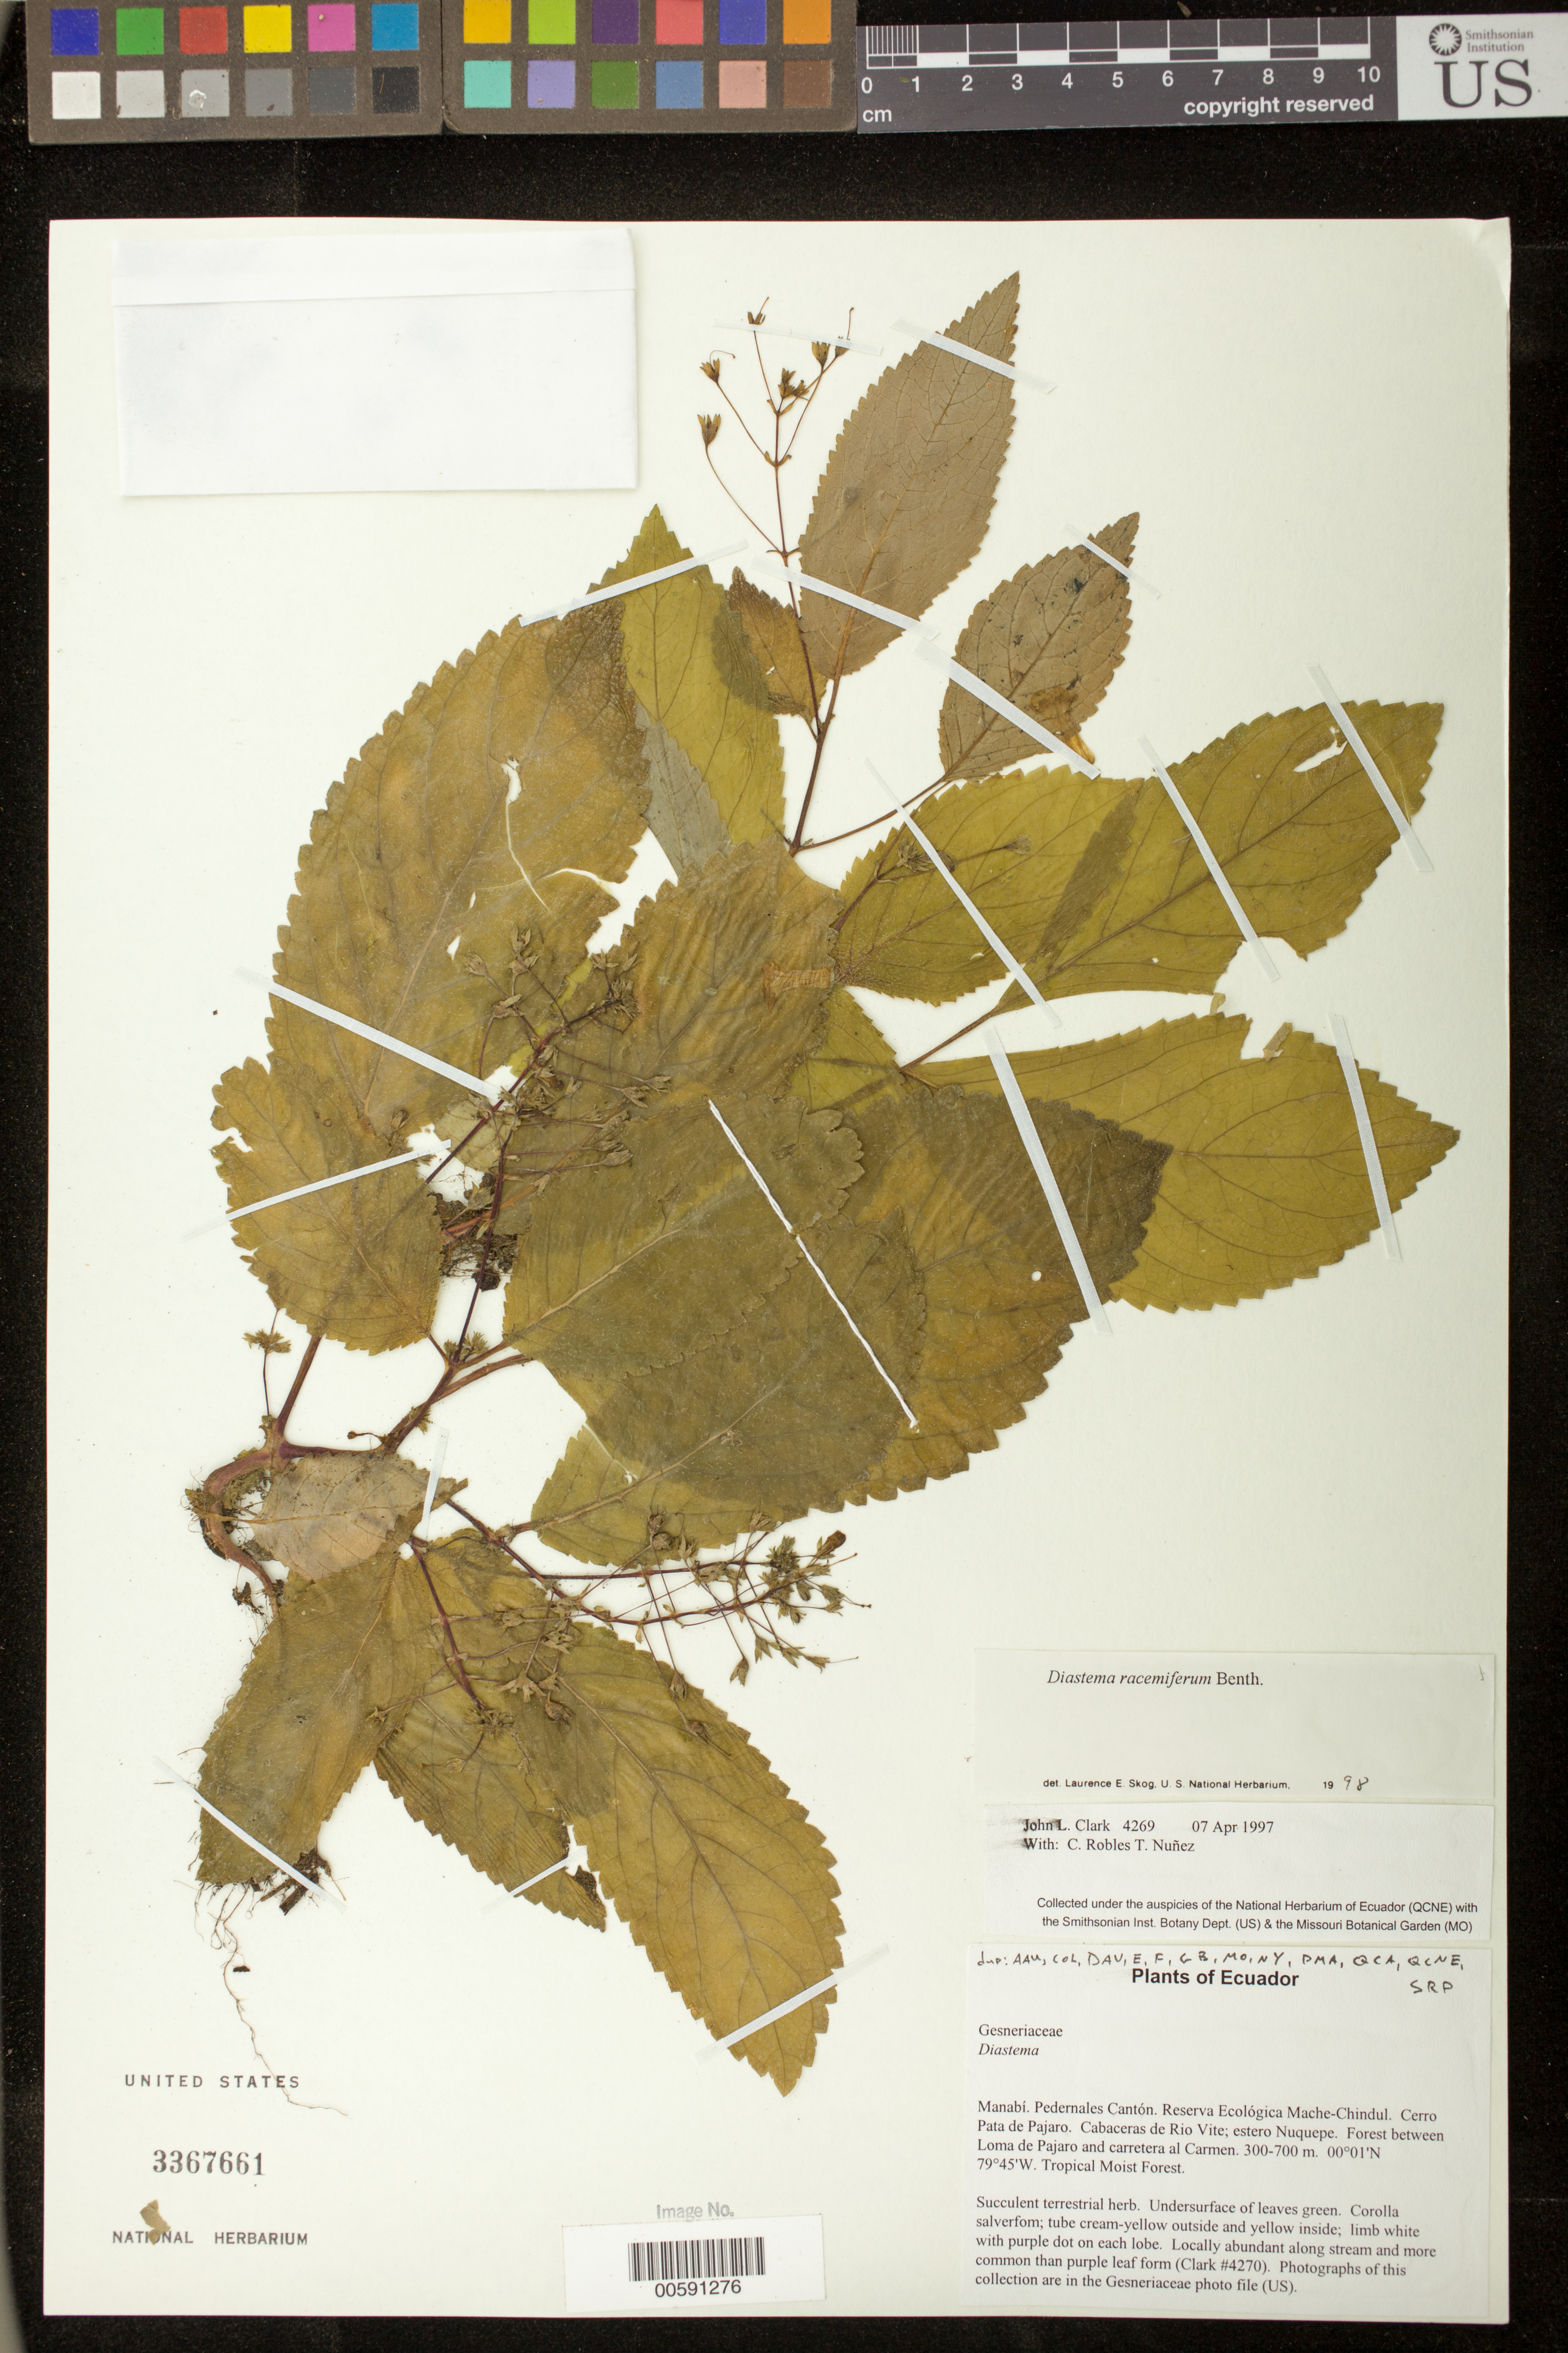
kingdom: Plantae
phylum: Tracheophyta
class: Magnoliopsida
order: Lamiales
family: Gesneriaceae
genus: Diastema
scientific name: Diastema racemiferum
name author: Benth.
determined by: Skog, Laurence E.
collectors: J. L. Clark, T. Núñez & C. Robles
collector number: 4269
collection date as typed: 07 Apr 1997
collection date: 1997-04-07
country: Ecuador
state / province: Manabí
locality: Pedernales Cantón. Reserva Ecológica Mache-Chindul. Cerro Pata de Pajaro. Cabaceras de Rio Vite; estero Nuquepe. Forest between Loma de Pajaro and carretera al Carmen.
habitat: Tropical Moist Forest.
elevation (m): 300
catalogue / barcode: US 3367661